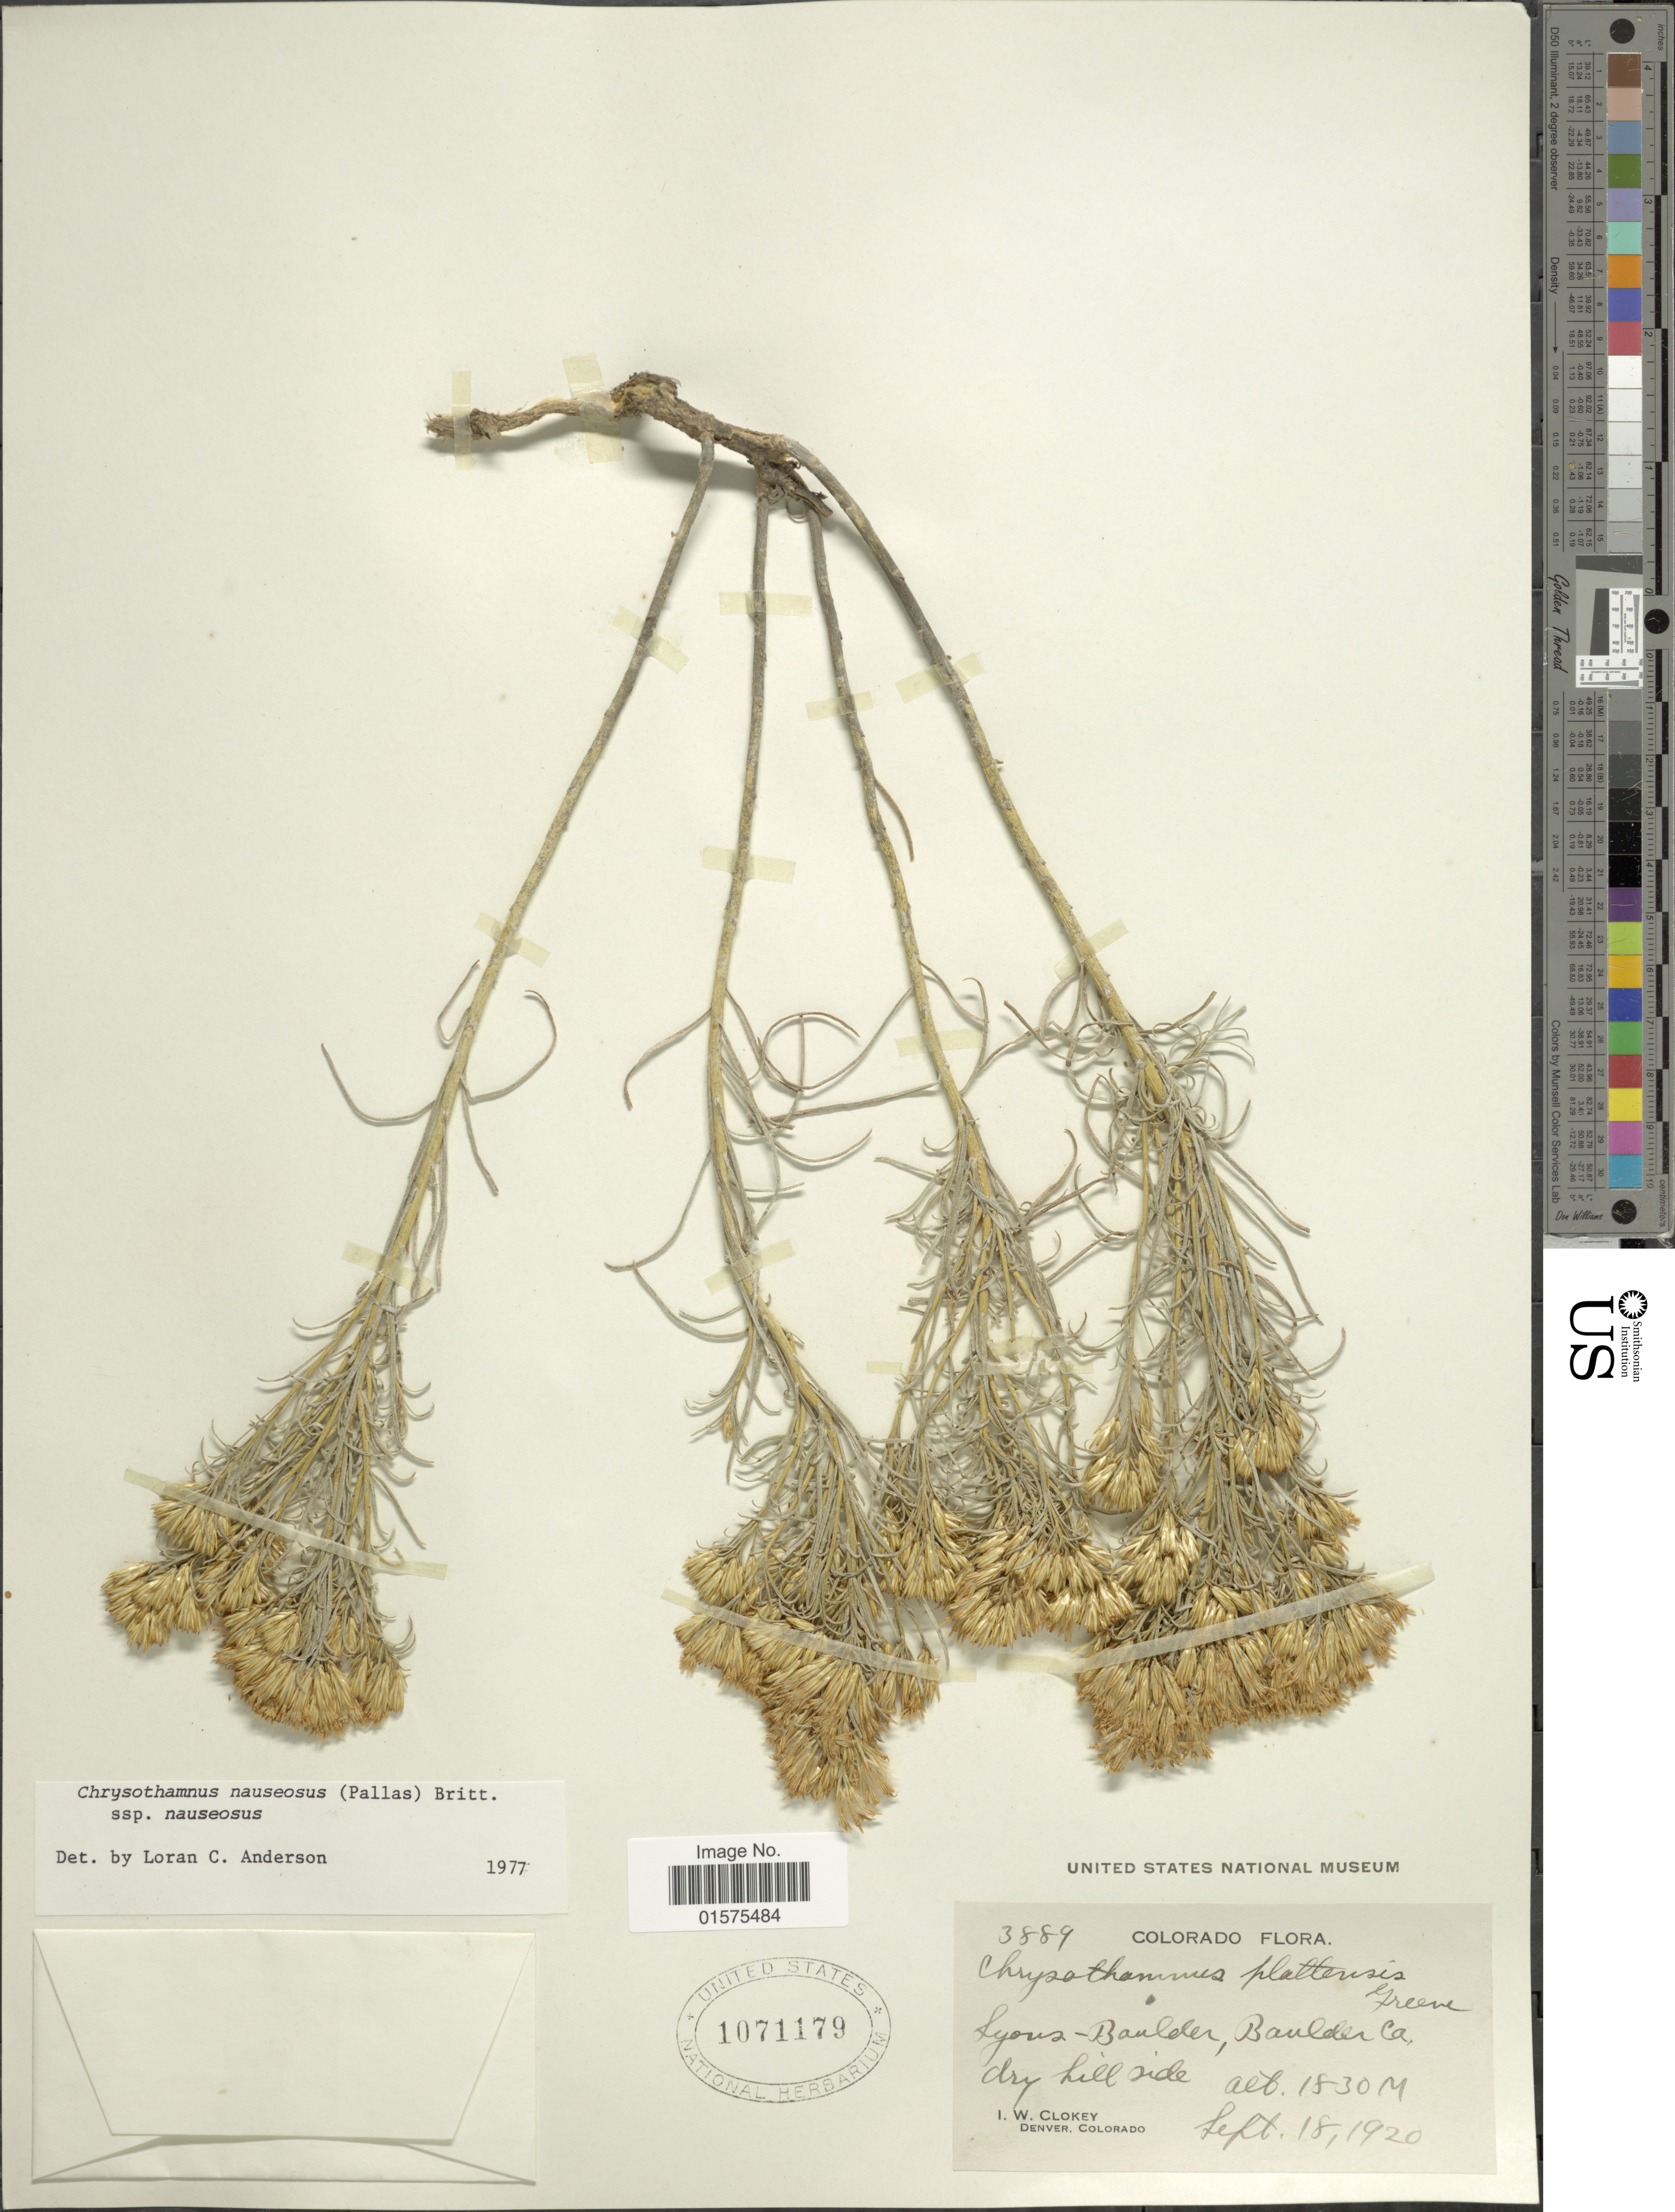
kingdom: Plantae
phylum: Tracheophyta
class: Magnoliopsida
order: Asterales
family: Asteraceae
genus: Ericameria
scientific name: Ericameria nauseosa var. nauseosa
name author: (Pall. ex Pursh) G.L. Nesom & G.I. Baird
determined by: Urbatsch, Lowell E., Curator (LSU), Louisiana State University (UNITED STATES)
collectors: I. W. Clokey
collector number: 3889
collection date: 1920-09-18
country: United States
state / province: Colorado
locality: Lyons-Boulder, Boulder Co.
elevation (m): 1830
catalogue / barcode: US 1071179